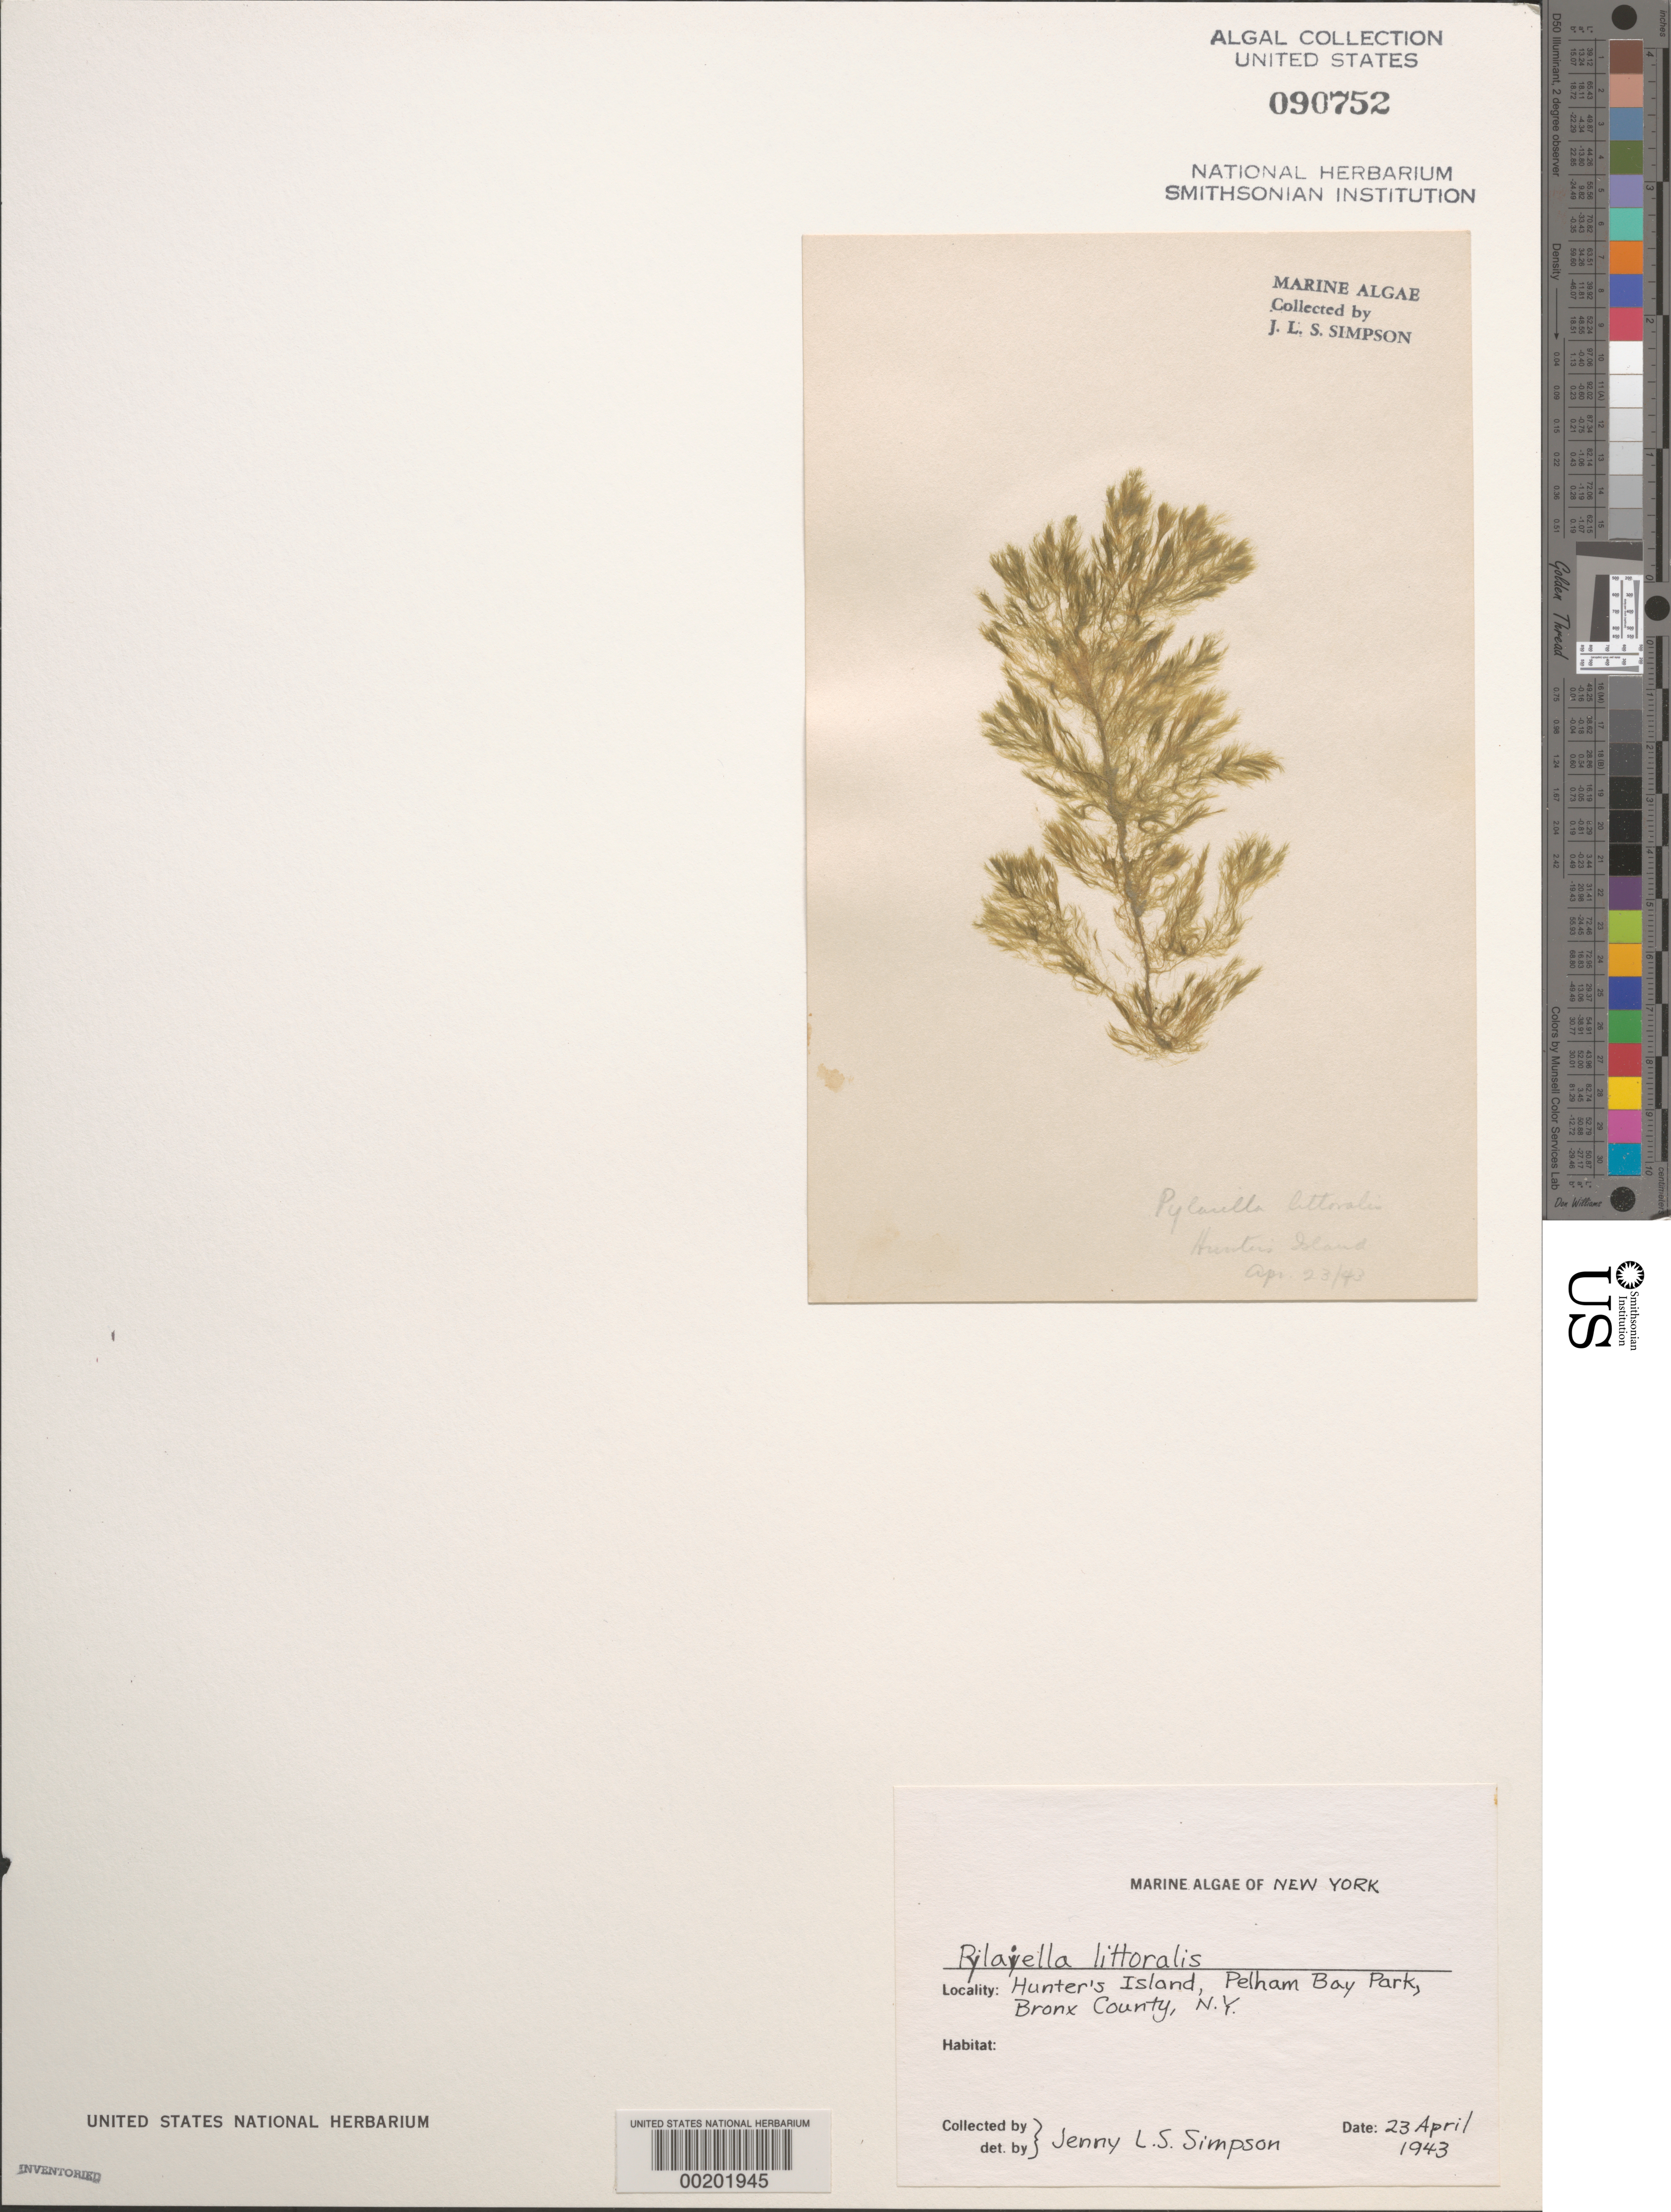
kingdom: Chromista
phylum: Ochrophyta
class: Phaeophyceae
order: Ectocarpales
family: Acinetosporaceae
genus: Pylaiella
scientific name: Pylaiella litoralis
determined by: Simpson, J. L. S.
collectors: J. Simpson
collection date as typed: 23 Apr 1943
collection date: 1943-04-23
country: United States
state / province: New York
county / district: Bronx County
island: Hunter's Island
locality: Pelham Bay Park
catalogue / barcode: US 90752